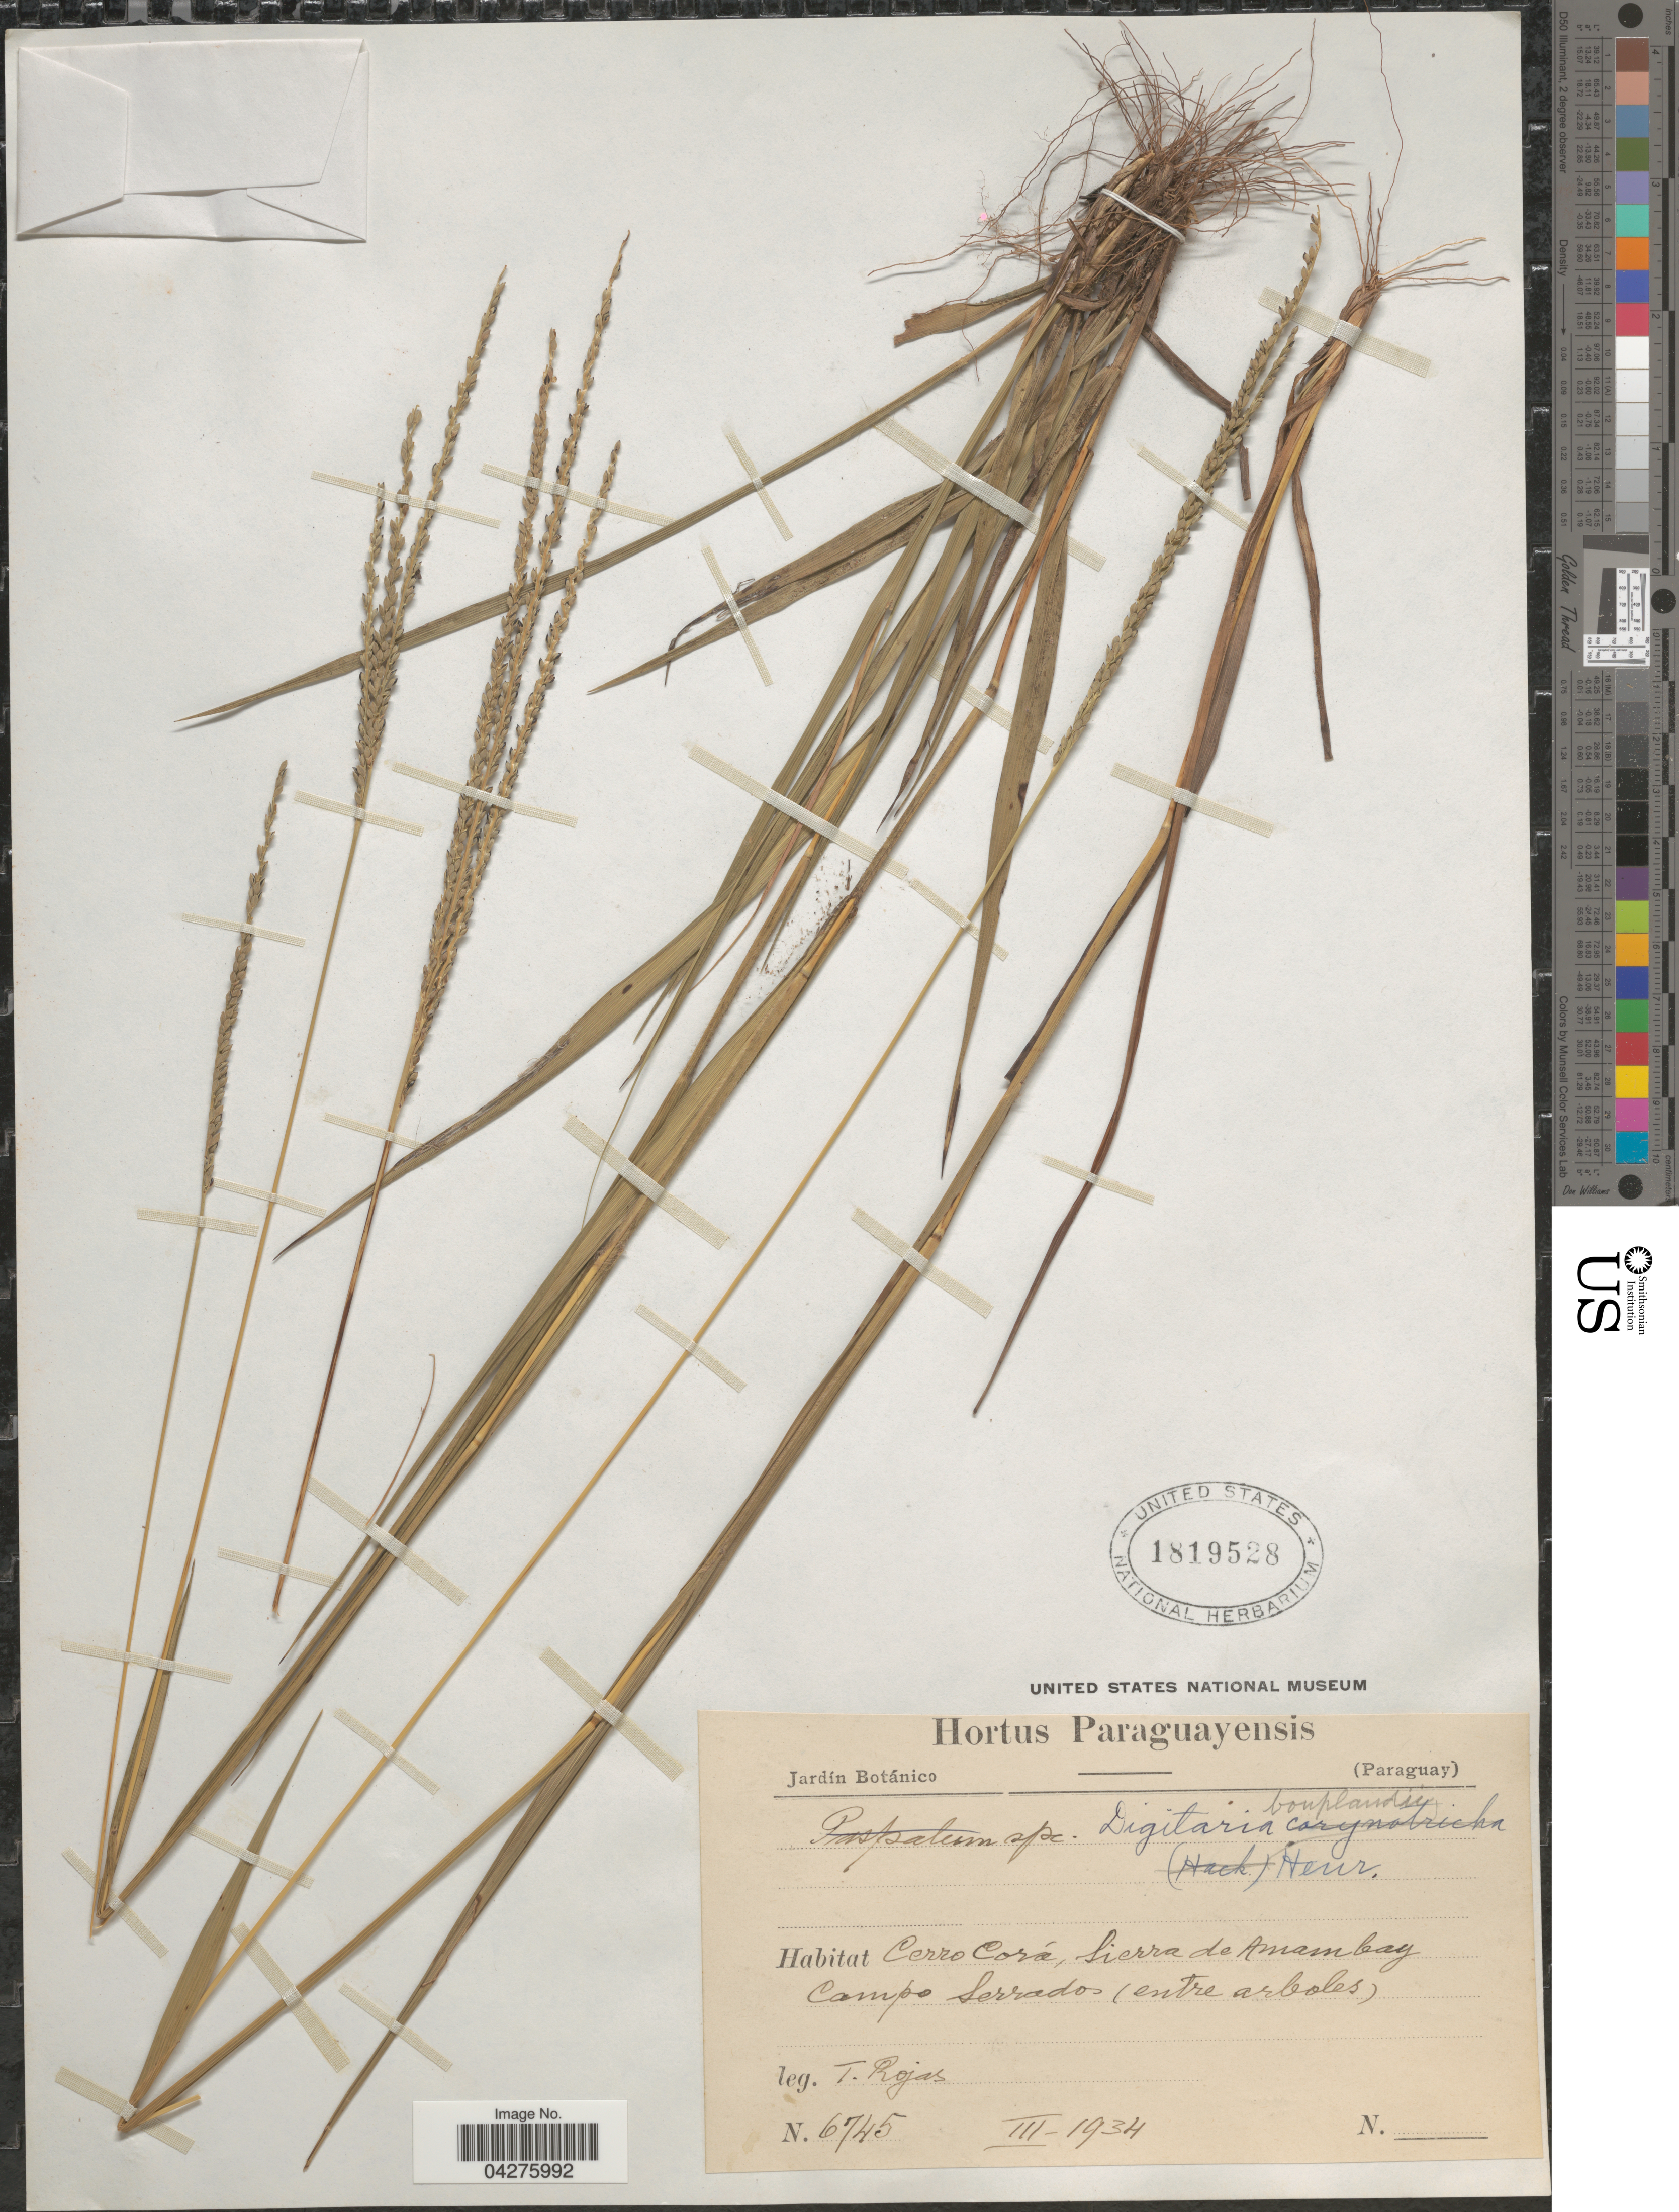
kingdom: Plantae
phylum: Tracheophyta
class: Liliopsida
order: Poales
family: Poaceae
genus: Digitaria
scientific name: Digitaria bonplandii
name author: Henr.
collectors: T. Rojas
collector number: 6745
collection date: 1934-03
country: Paraguay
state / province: Amambay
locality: Cerro Corá, Sierra de Amambay. Campo Serrados (entre arboles).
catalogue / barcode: US 1819528